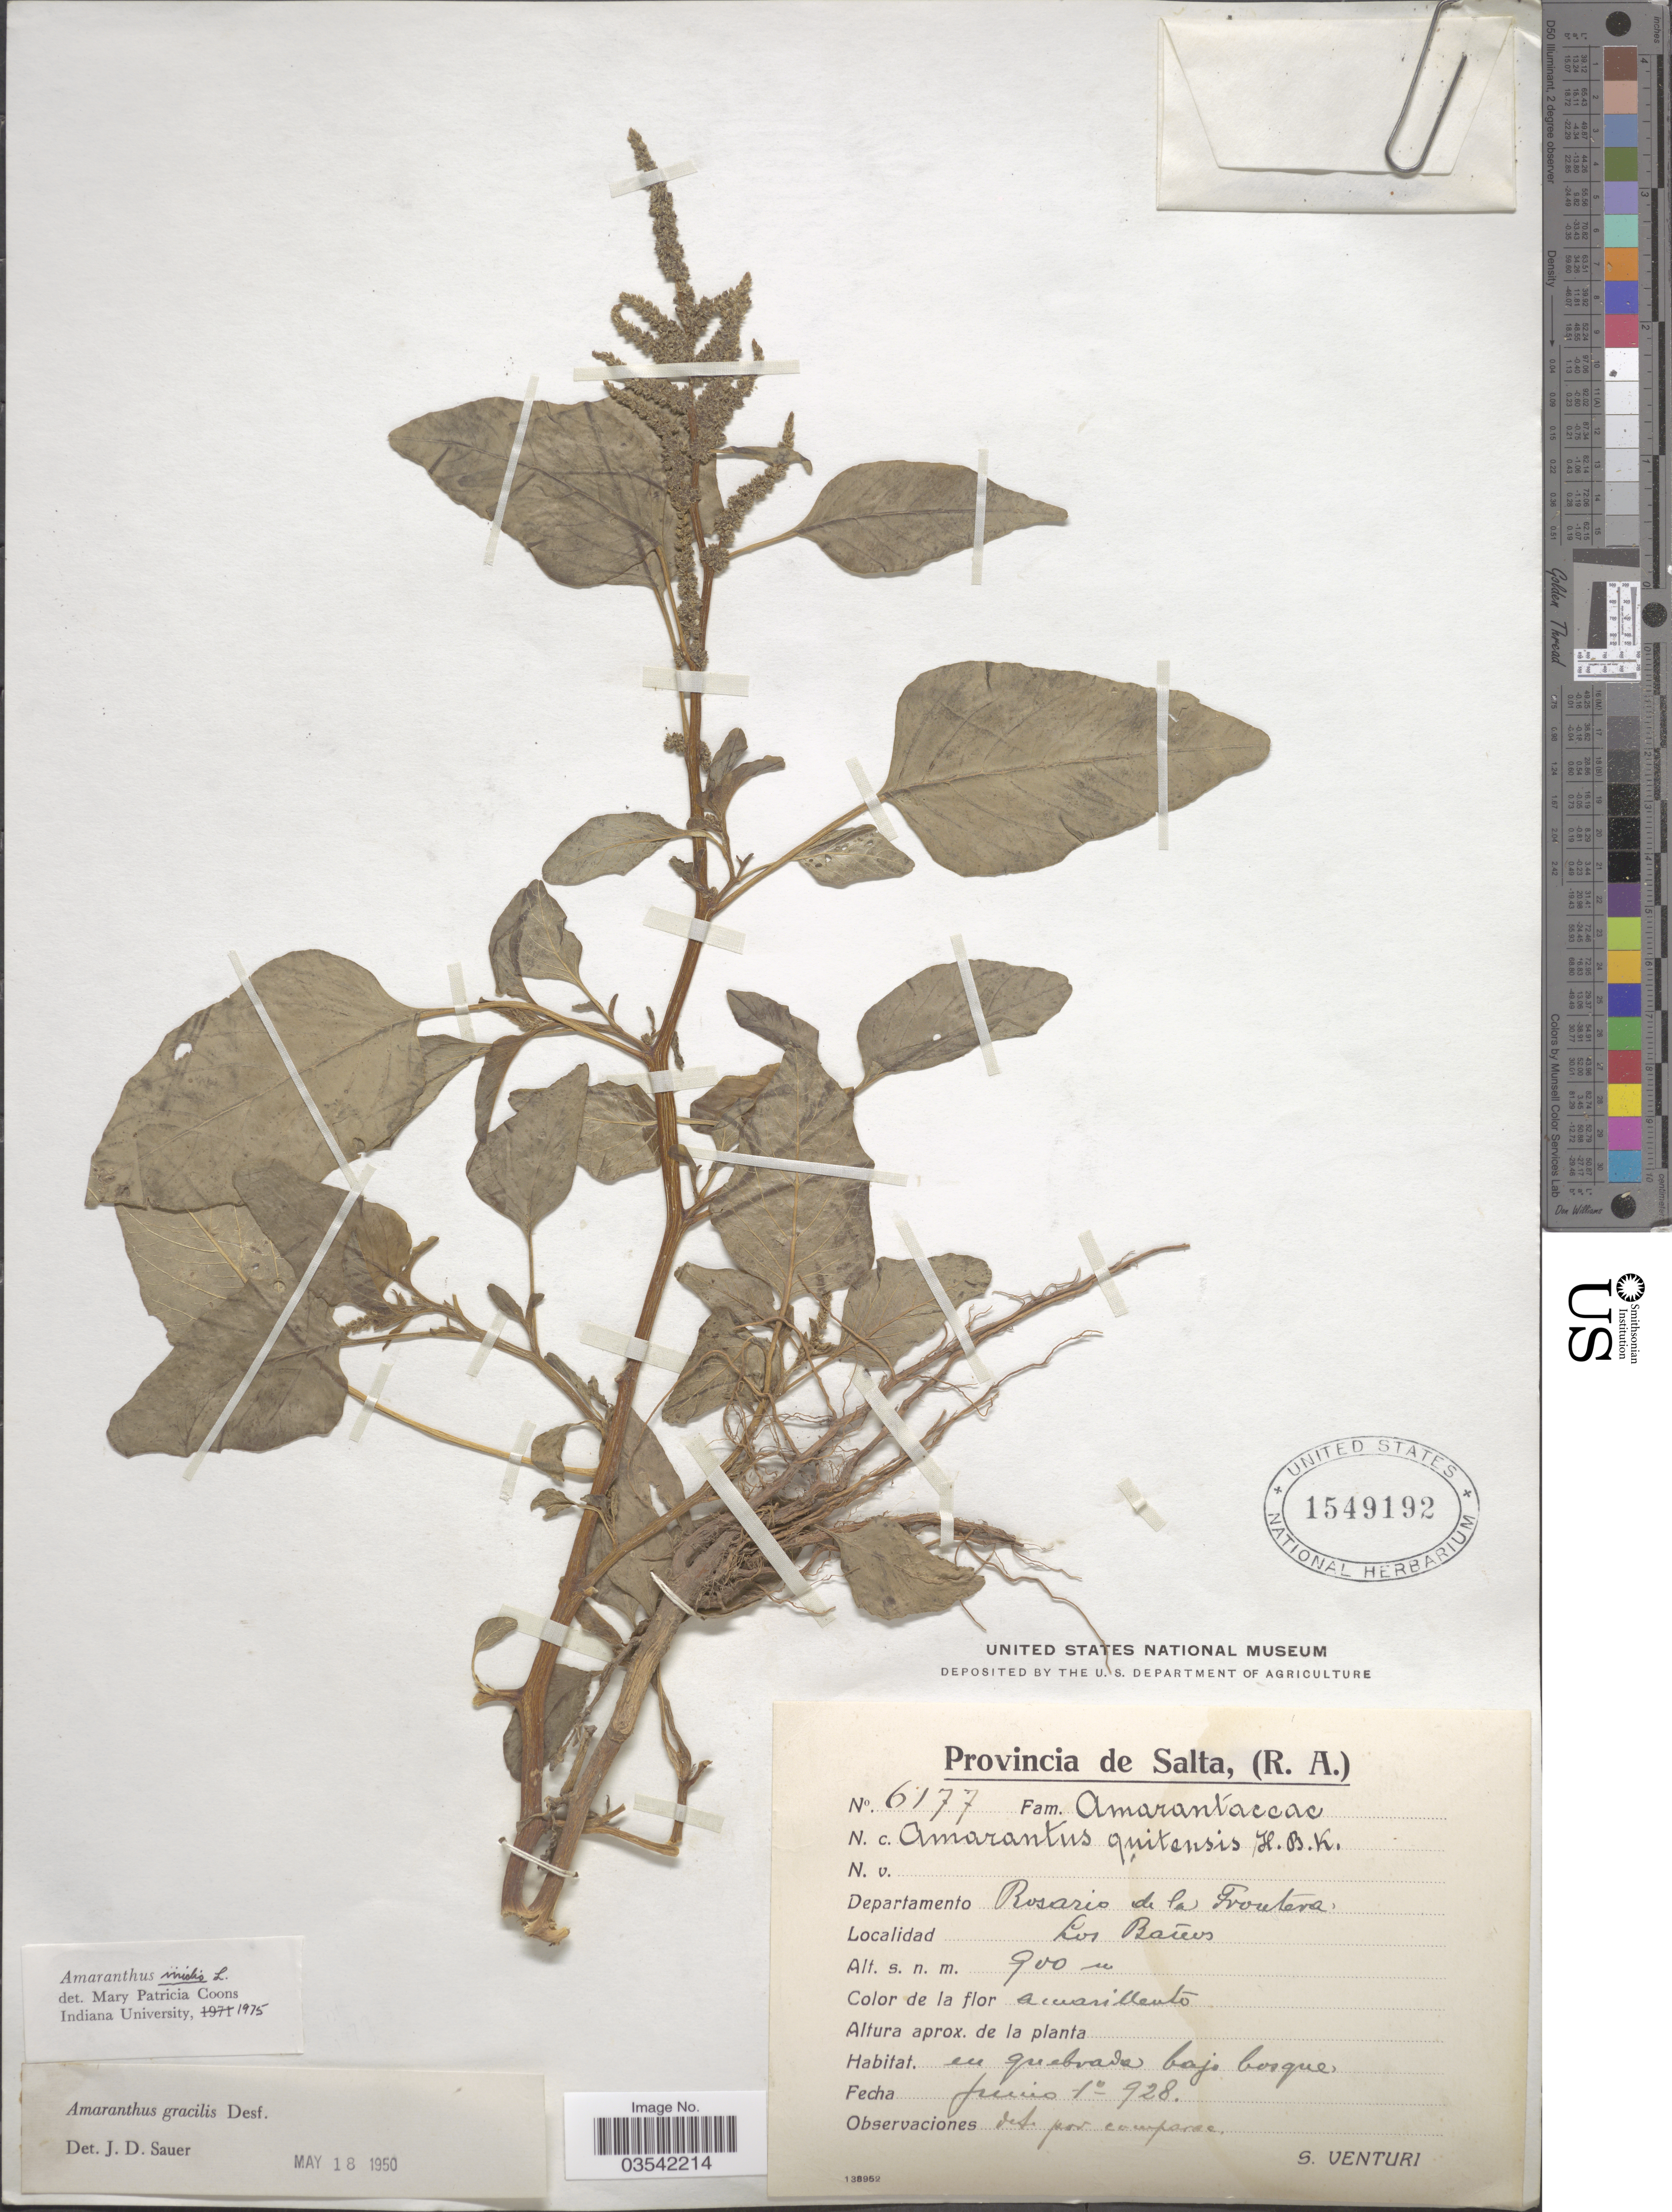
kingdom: Plantae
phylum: Tracheophyta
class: Magnoliopsida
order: Caryophyllales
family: Amaranthaceae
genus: Amaranthus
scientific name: Amaranthus viridis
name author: L.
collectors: S. Venturi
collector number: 6177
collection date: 1928-06-01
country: Argentina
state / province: Salta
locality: Departamento Rosario de la Frontera. Los Baños.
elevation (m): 900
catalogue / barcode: US 1549192